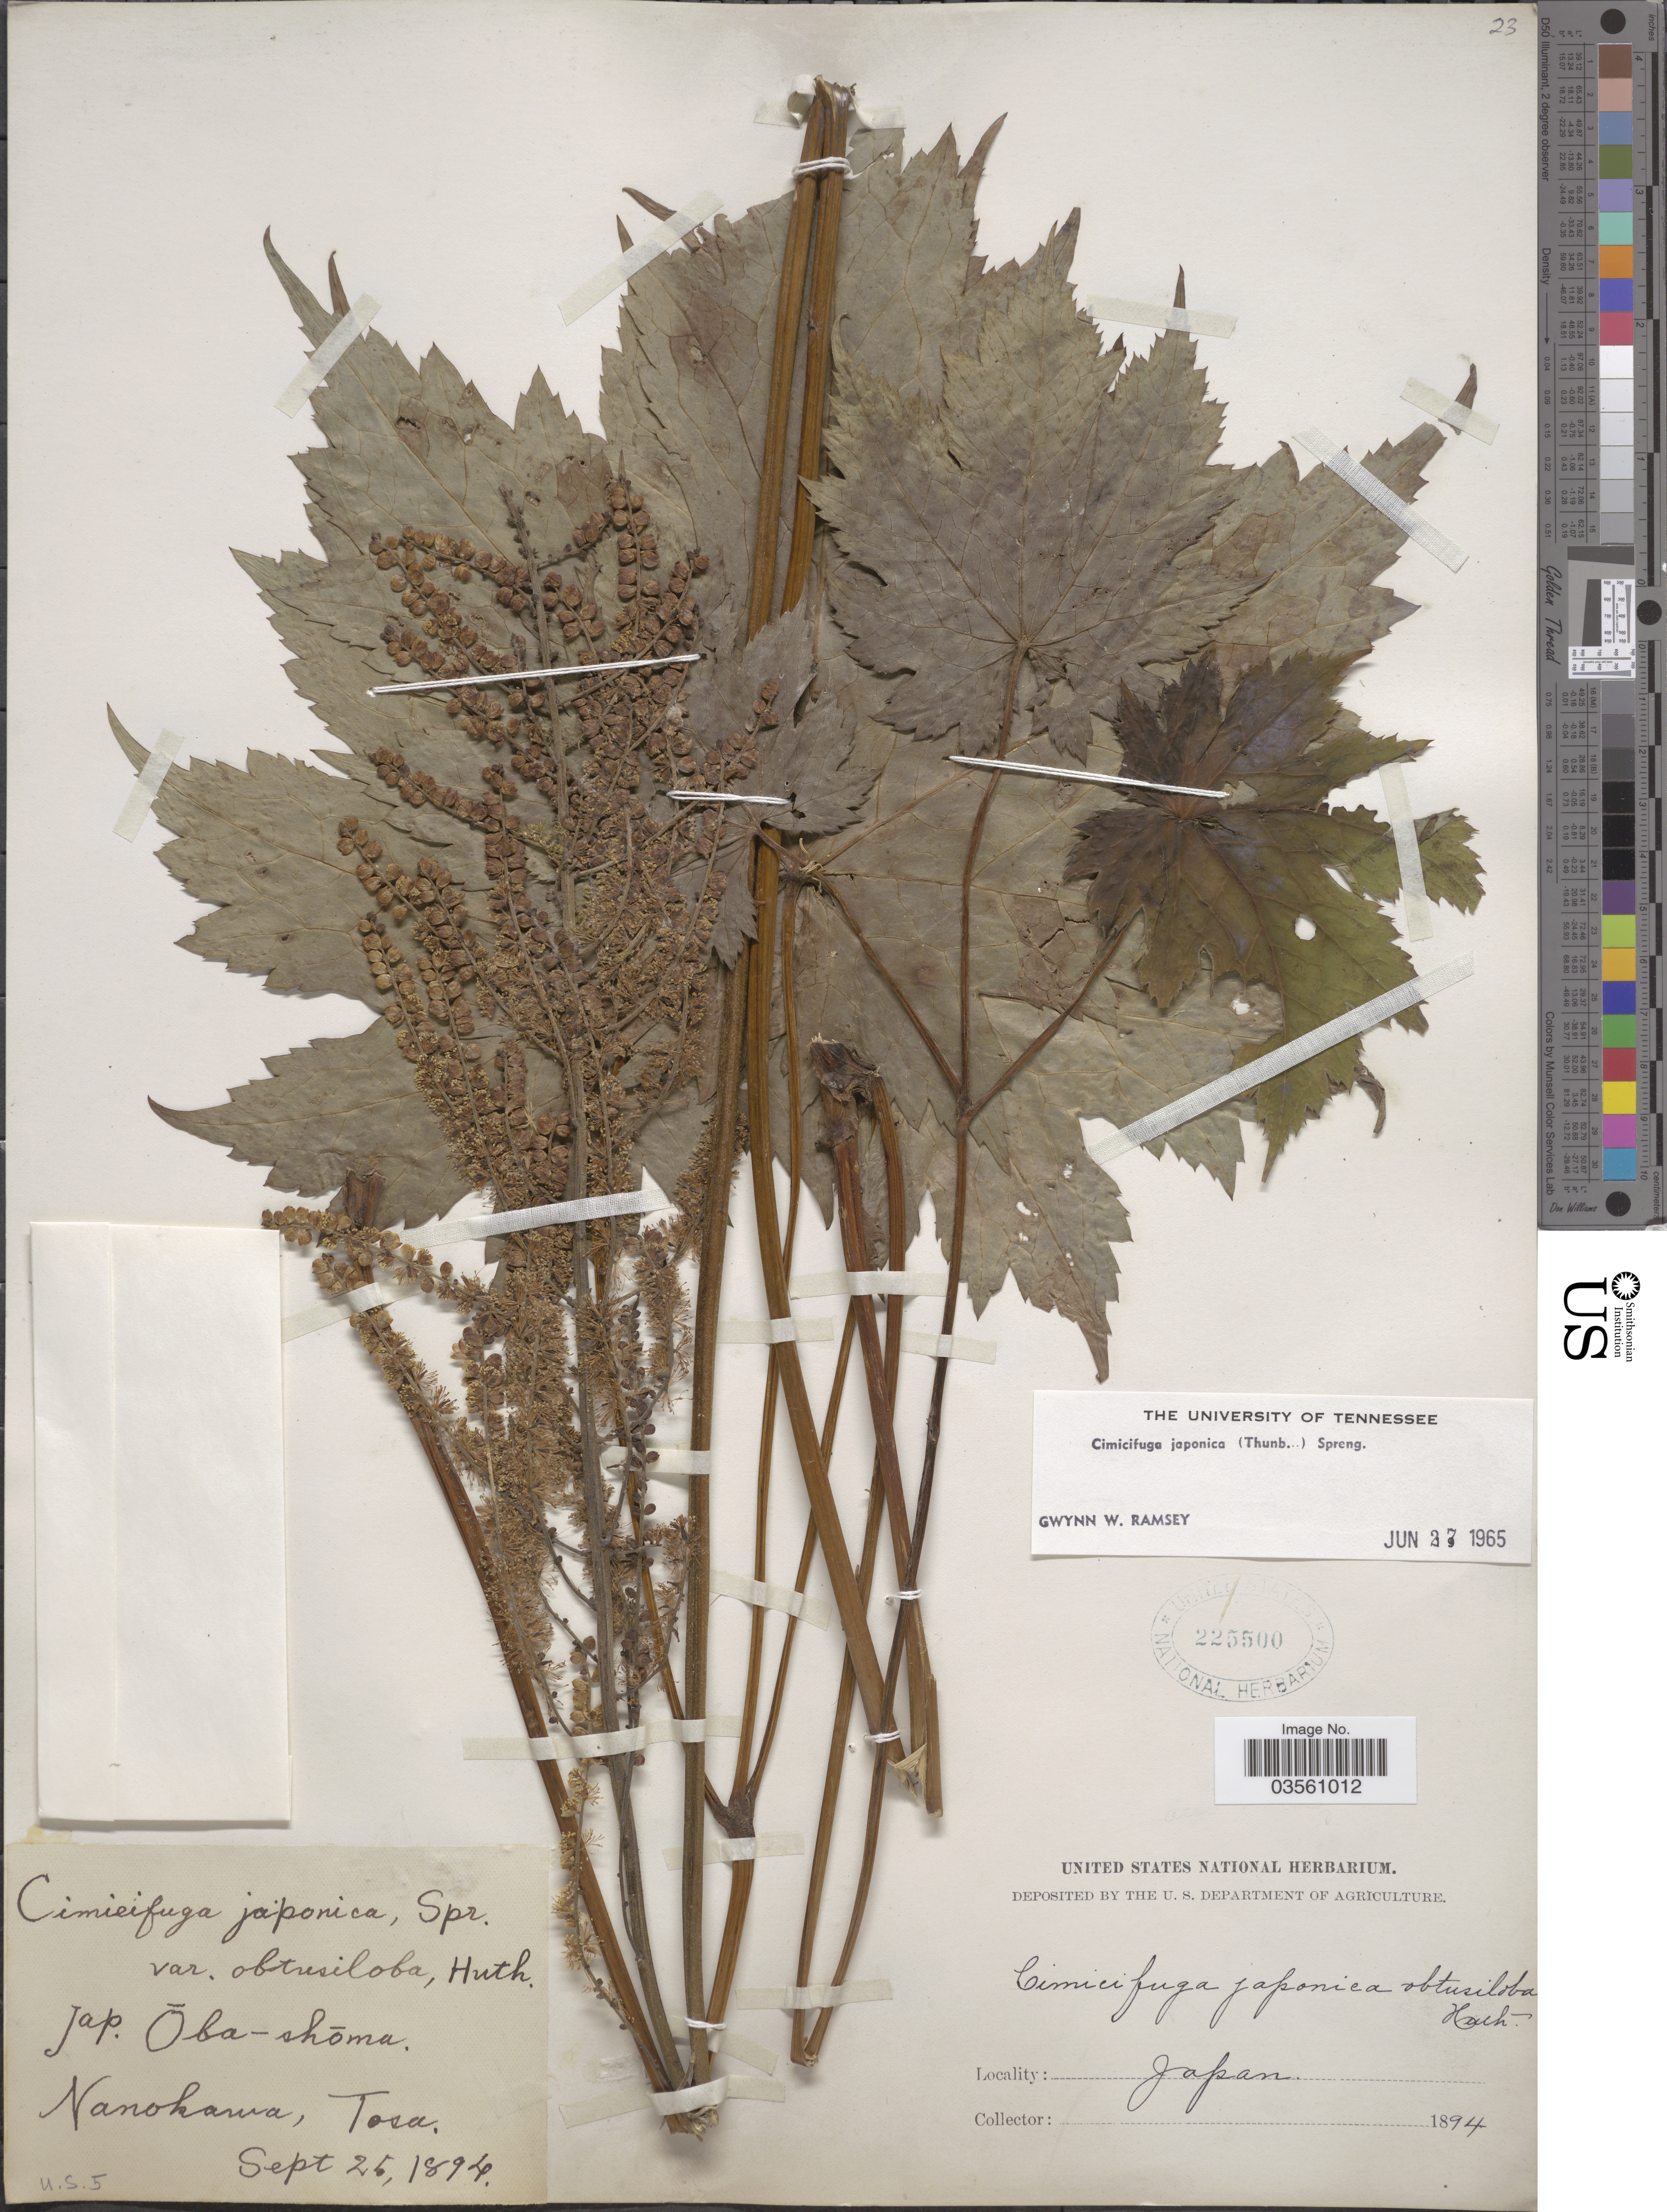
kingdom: Plantae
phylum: Tracheophyta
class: Magnoliopsida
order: Ranunculales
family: Ranunculaceae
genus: Actaea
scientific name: Actaea japonica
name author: Thunb.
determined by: Strong, M. T., (US), Smithsonian Institution - National Museum of Natural History (UNITED STATES)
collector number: U.S.5?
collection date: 1894-09-25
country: Japan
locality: Nanokawa, Tosa.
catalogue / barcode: US 225500